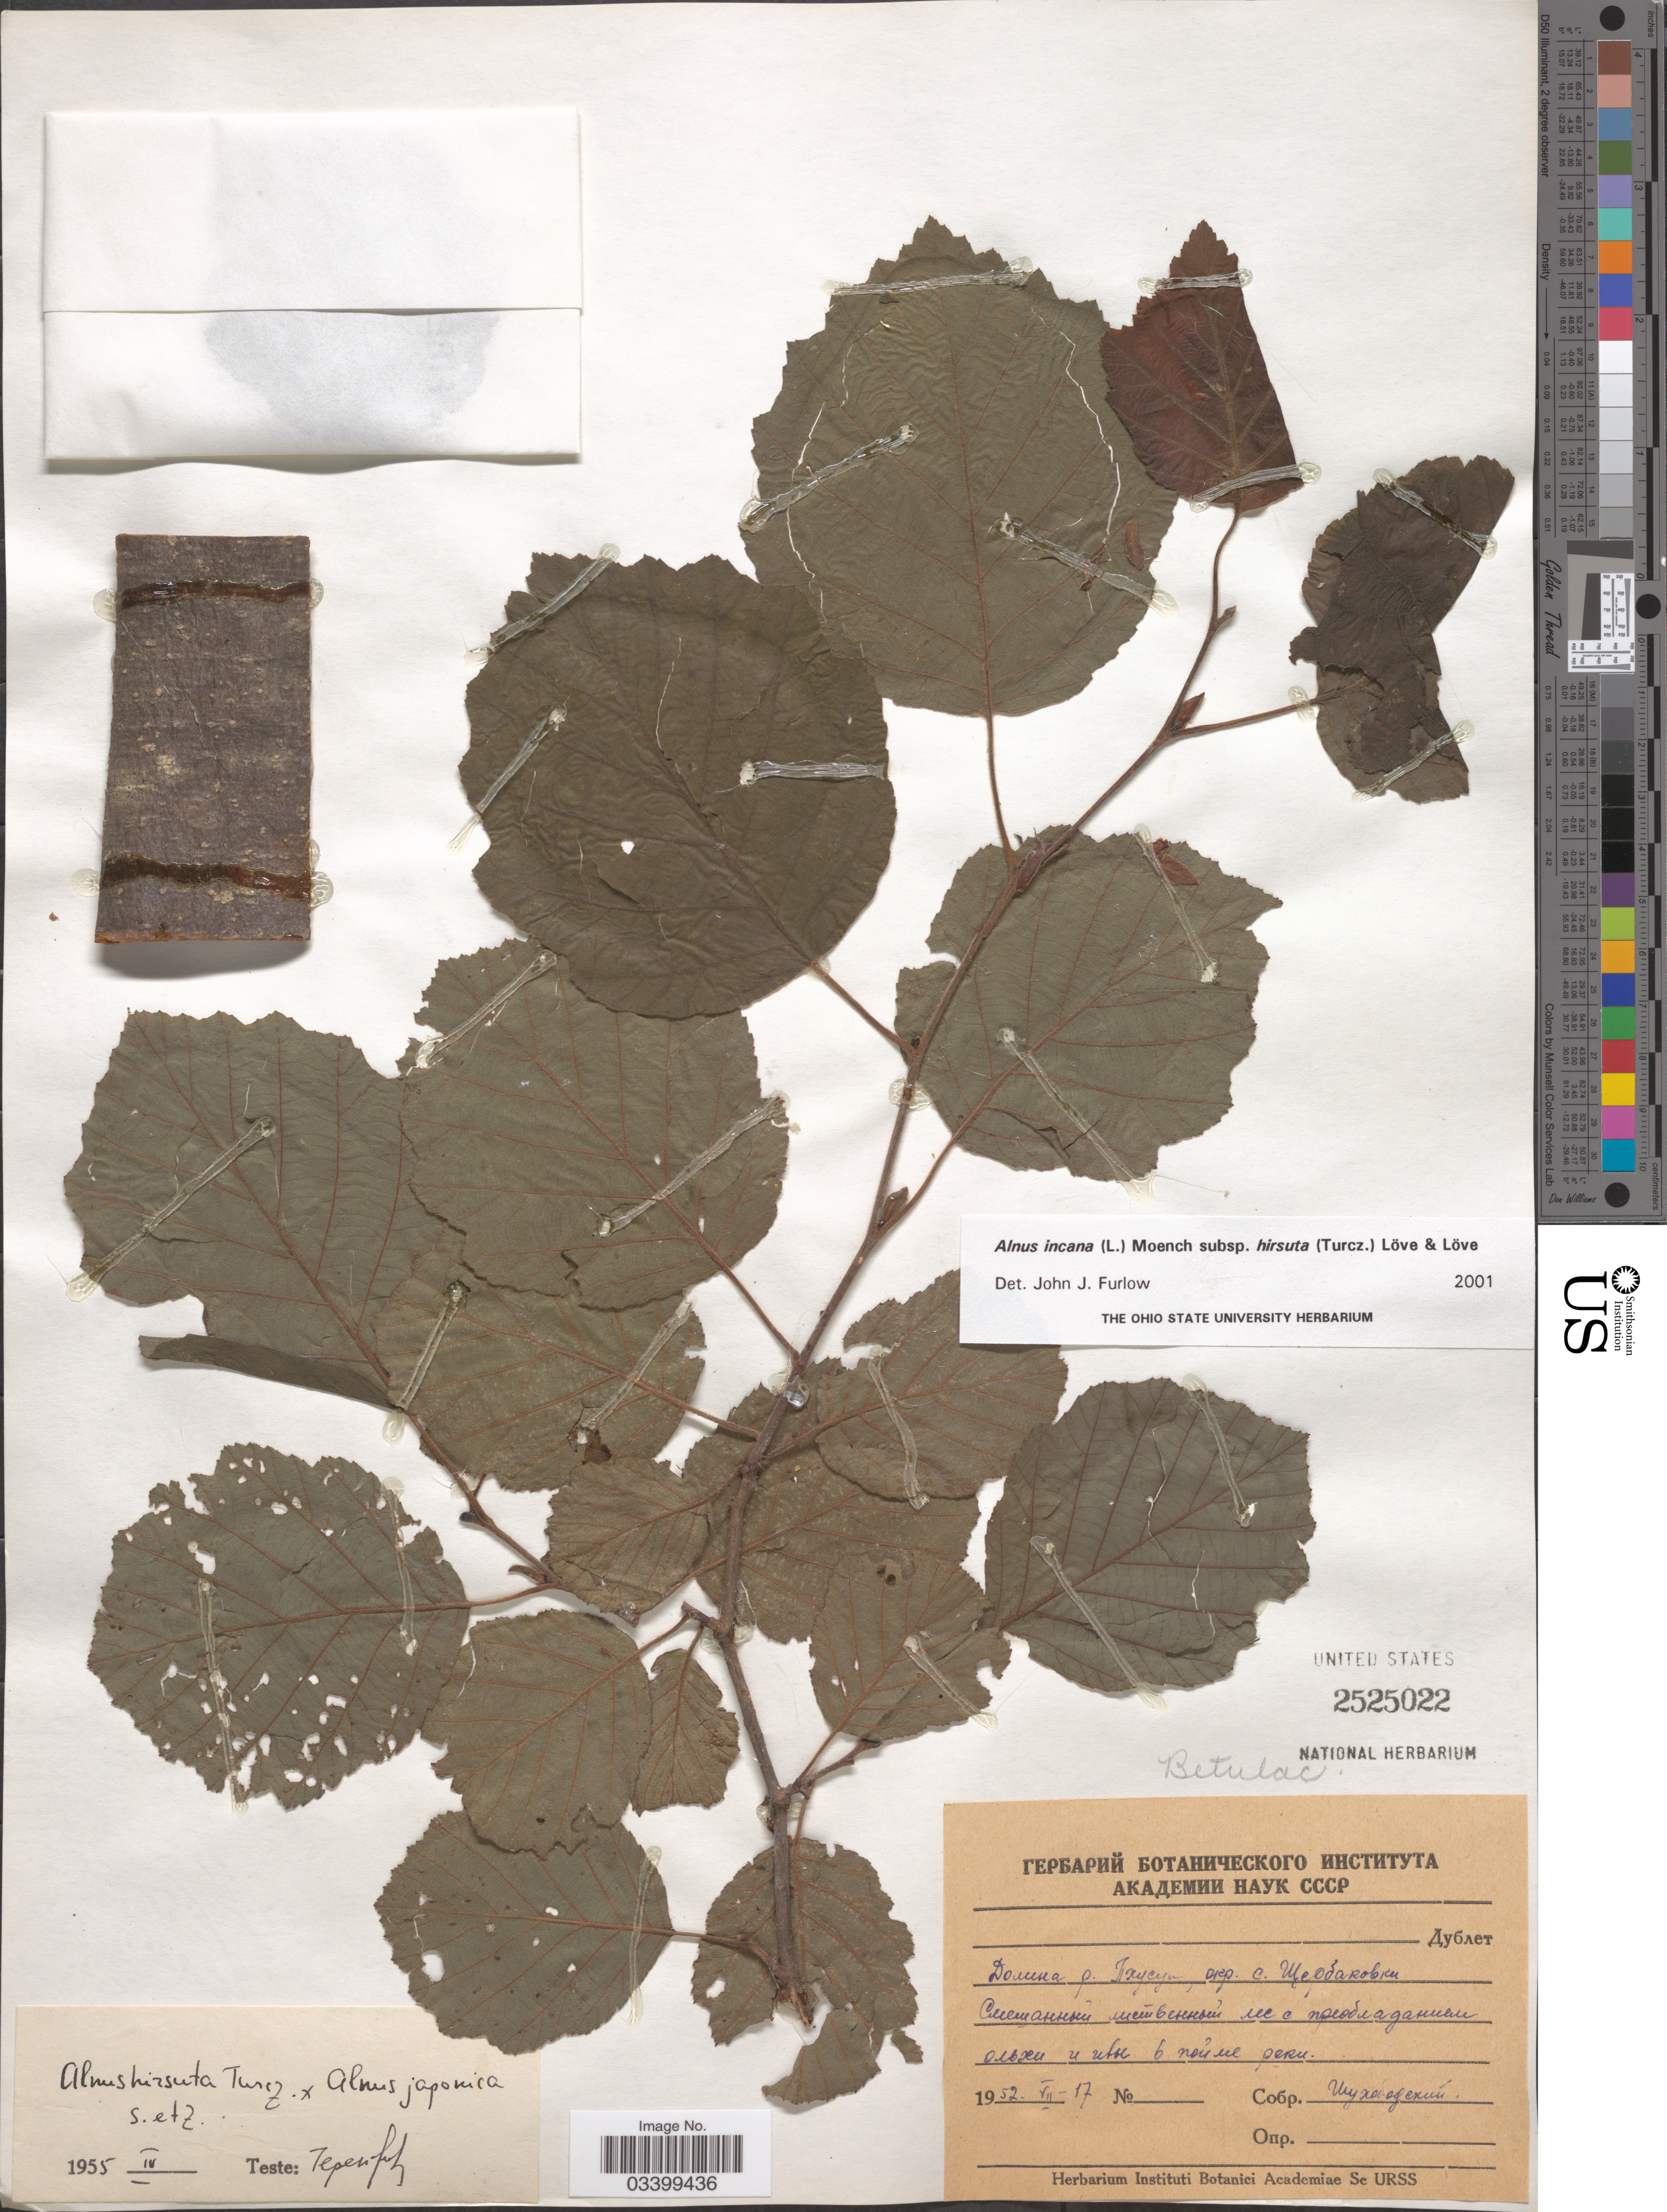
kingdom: Plantae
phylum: Tracheophyta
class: Magnoliopsida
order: Fagales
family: Betulaceae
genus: Alnus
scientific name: Alnus incana subsp. hirsuta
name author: (Spach) Á. Löve & D. Löve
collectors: Shukhovodskiy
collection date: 1952-07-17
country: Russian Federation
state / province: Primorsky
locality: Valley of River Pkhusun, vicinity of village Sherbakovka.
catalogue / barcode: US 2525022